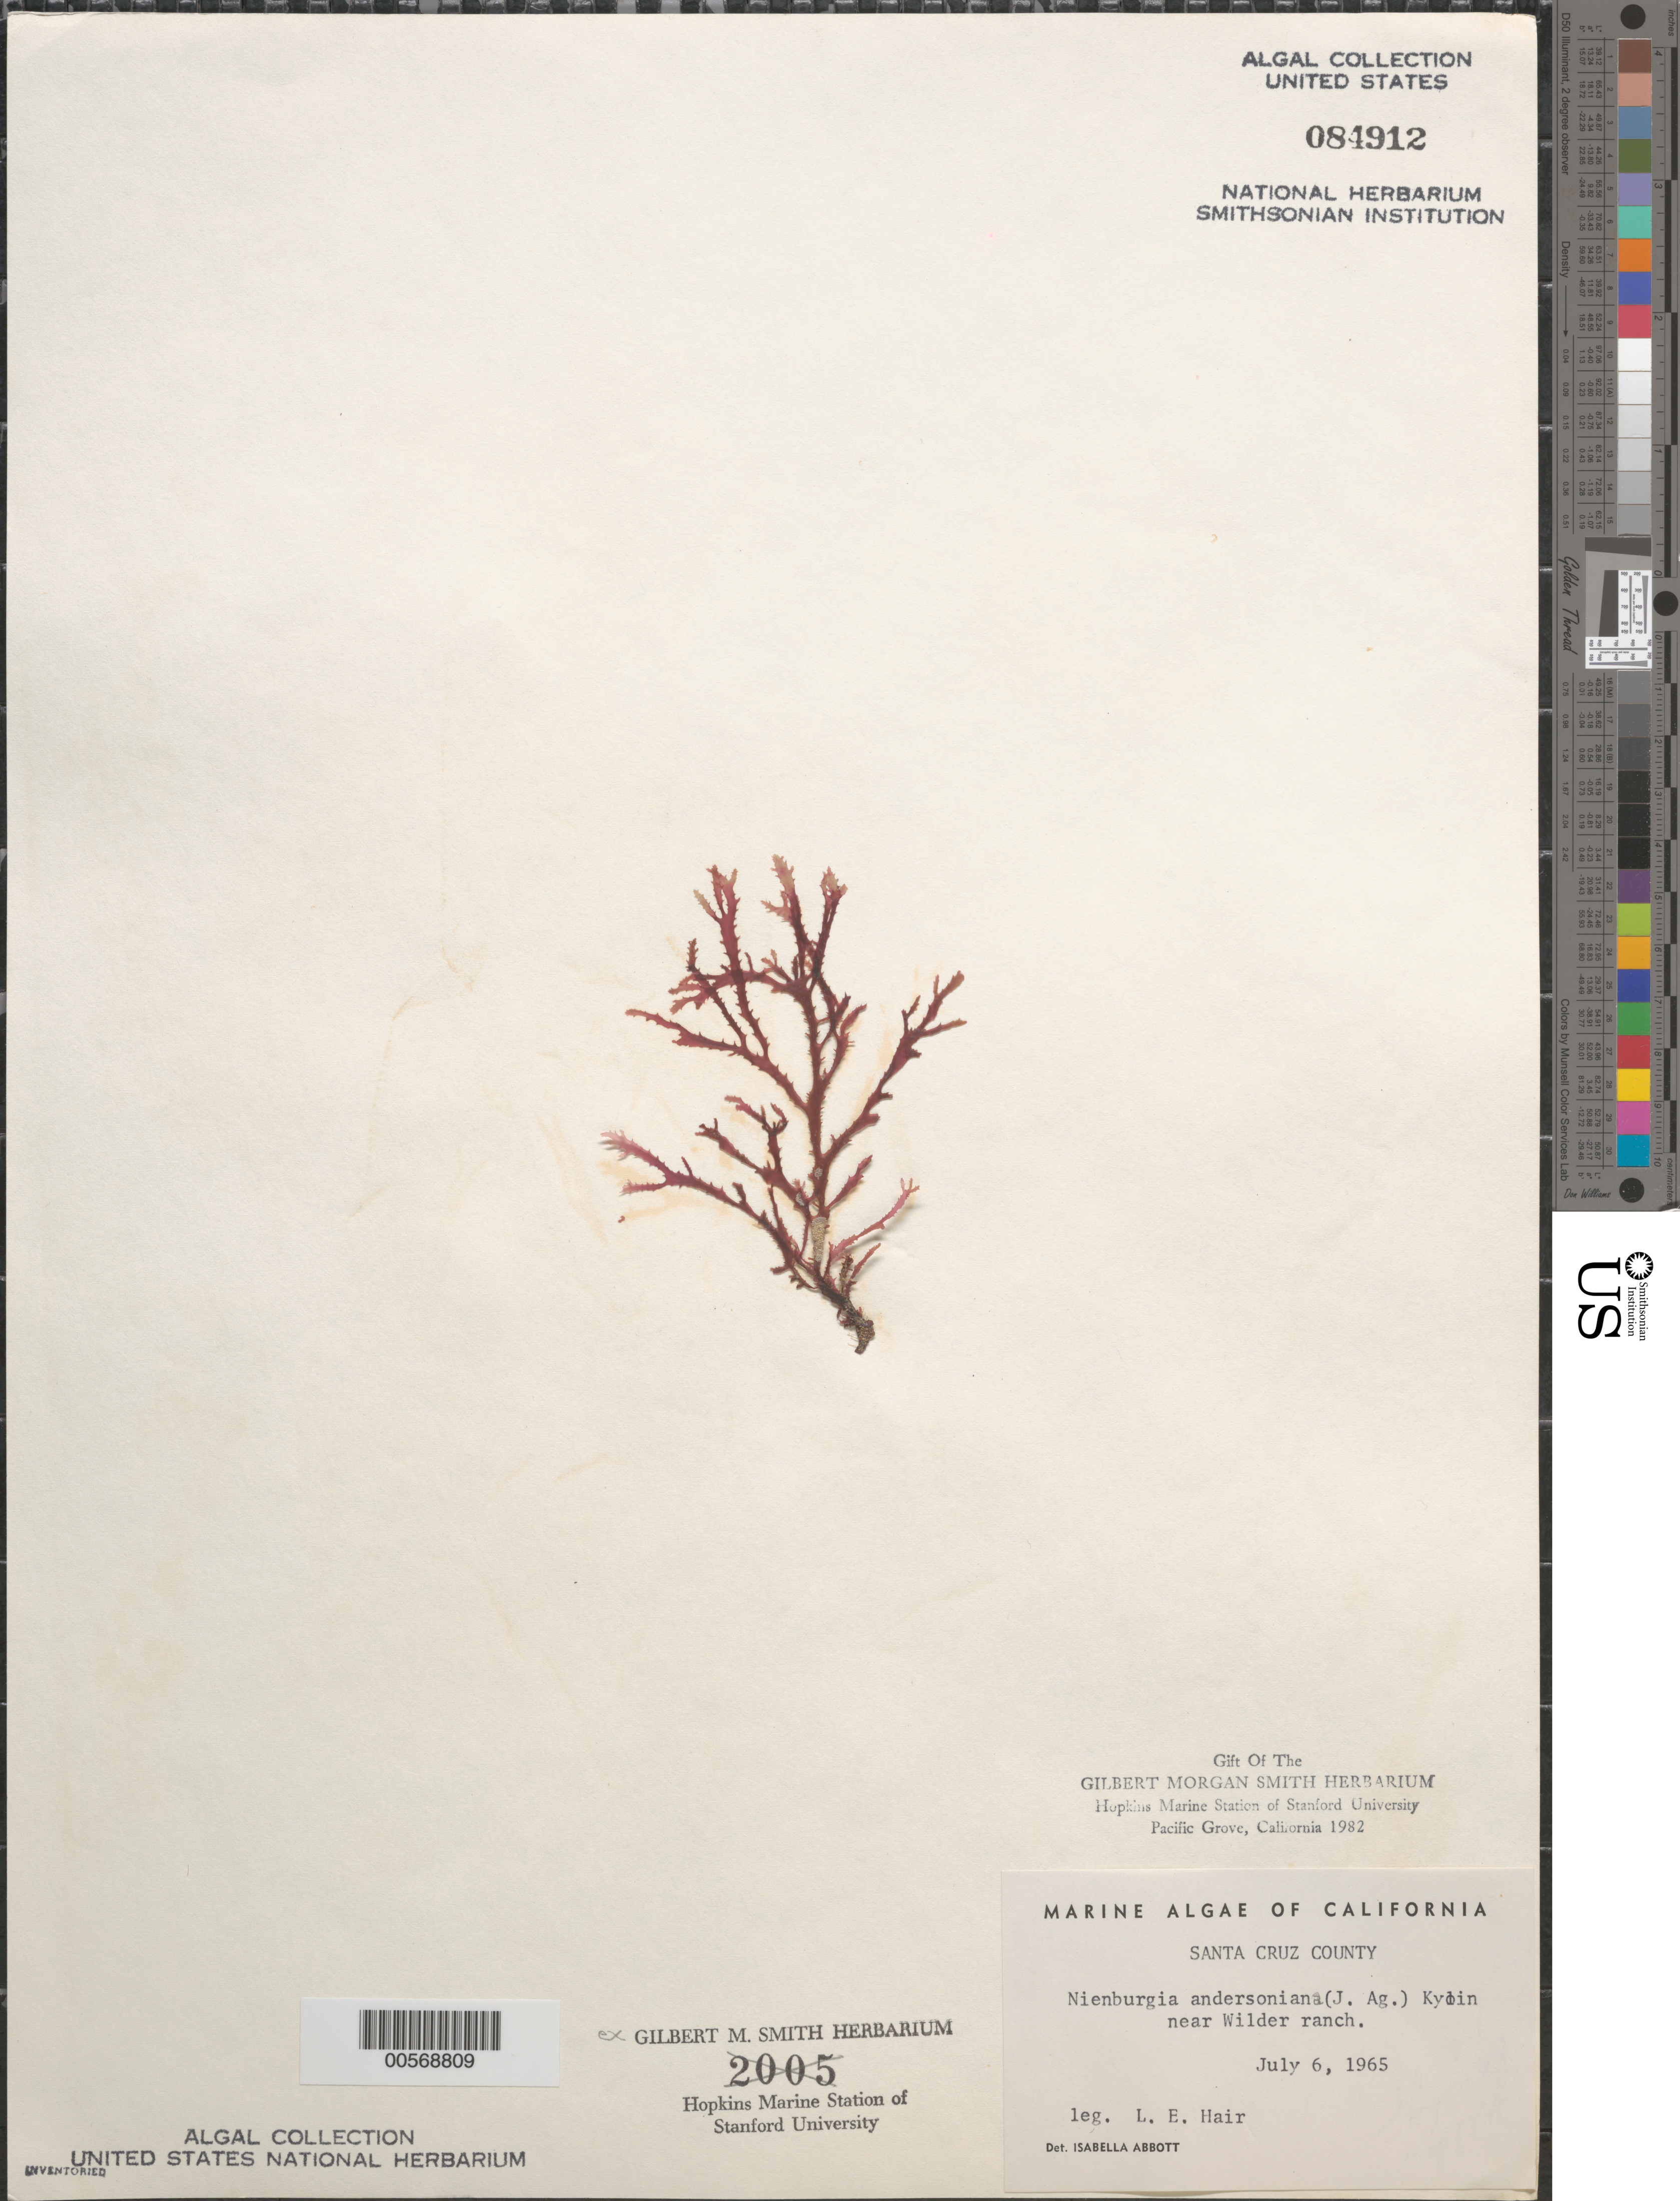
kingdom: Plantae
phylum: Rhodophyta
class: Florideophyceae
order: Ceramiales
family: Delesseriaceae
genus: Nienburgia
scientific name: Nienburgia andersoniana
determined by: Abbott, Isabella A.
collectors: L. Hair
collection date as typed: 06 Jul 1965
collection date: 1965-07-06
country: United States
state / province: California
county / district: Santa Cruz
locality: Near Wilder Ranch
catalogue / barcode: US 84912